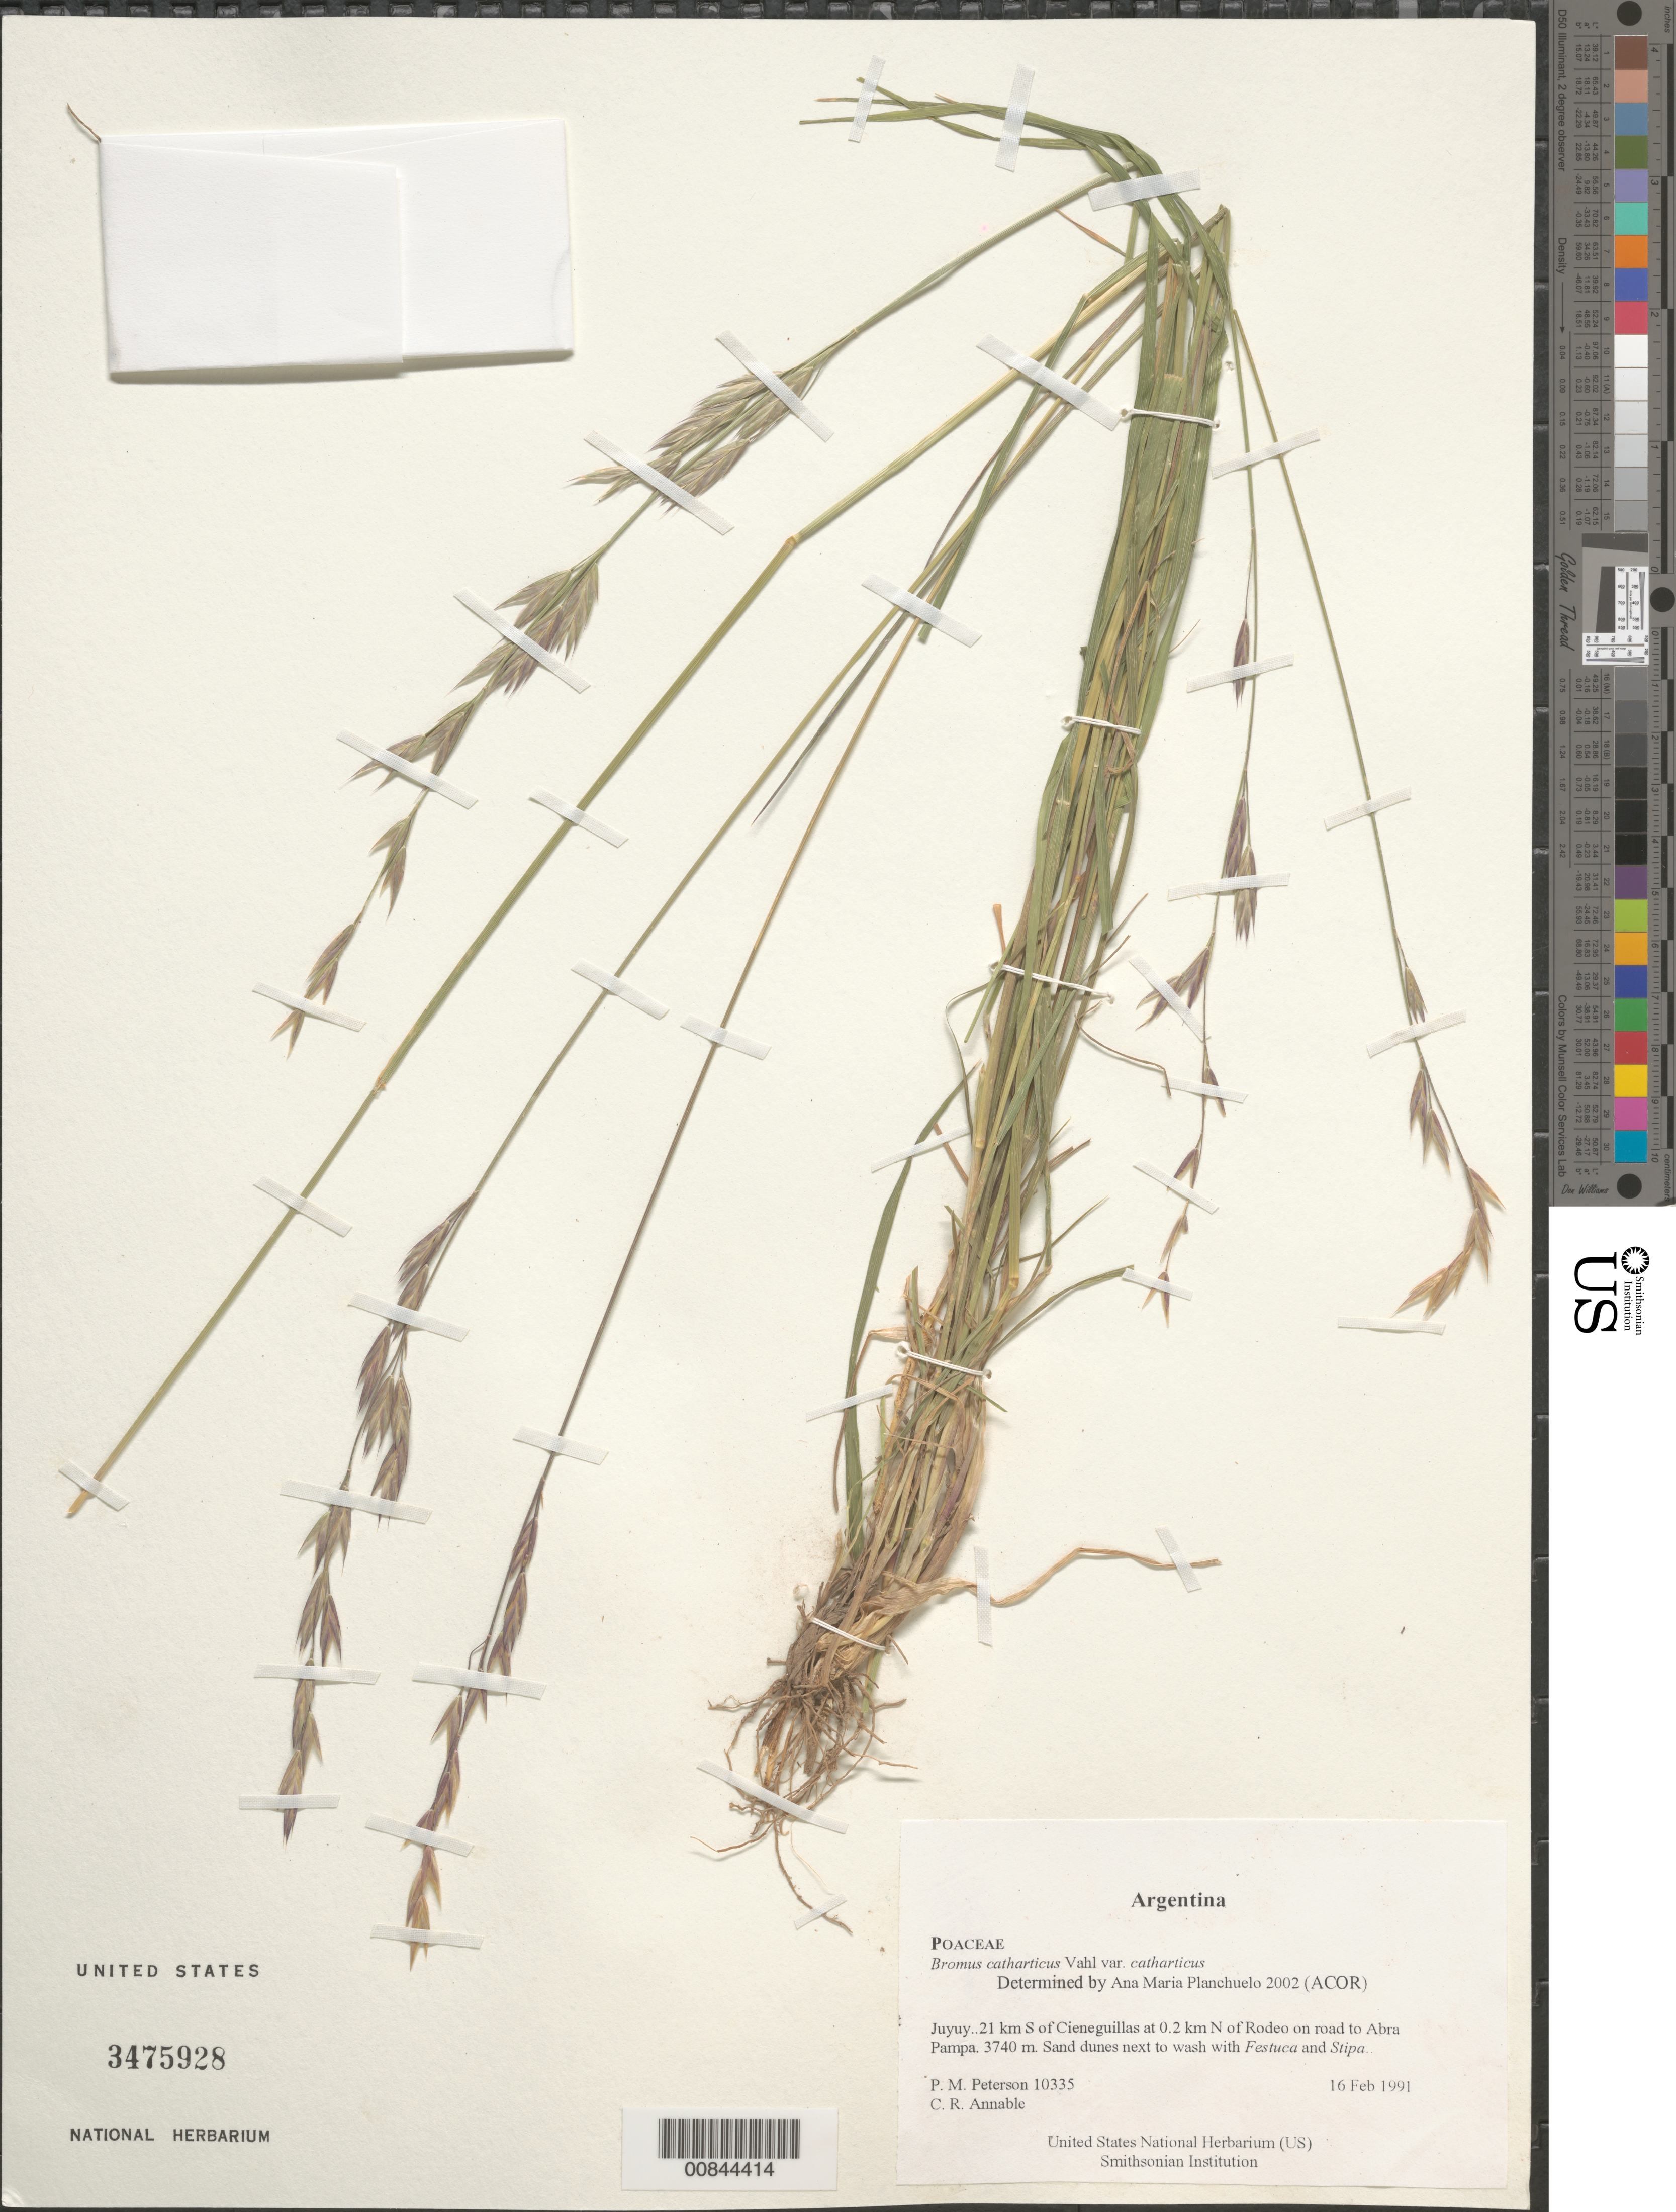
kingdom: Plantae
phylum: Tracheophyta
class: Liliopsida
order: Poales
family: Poaceae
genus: Bromus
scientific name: Bromus catharticus var. catharticus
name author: Vahl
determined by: Planchuelo, A. M.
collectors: P. M. Peterson & C. R. Annable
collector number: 10335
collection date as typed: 16 Feb 1991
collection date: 1991-02-16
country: Argentina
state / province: Jujuy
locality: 21 km S of Cieneguillas at 0.2 km N of Rodeo on road to Abra Pampa.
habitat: Sand dunes next to wash with Festuca and Stipa.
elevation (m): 3740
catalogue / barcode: US 3475928